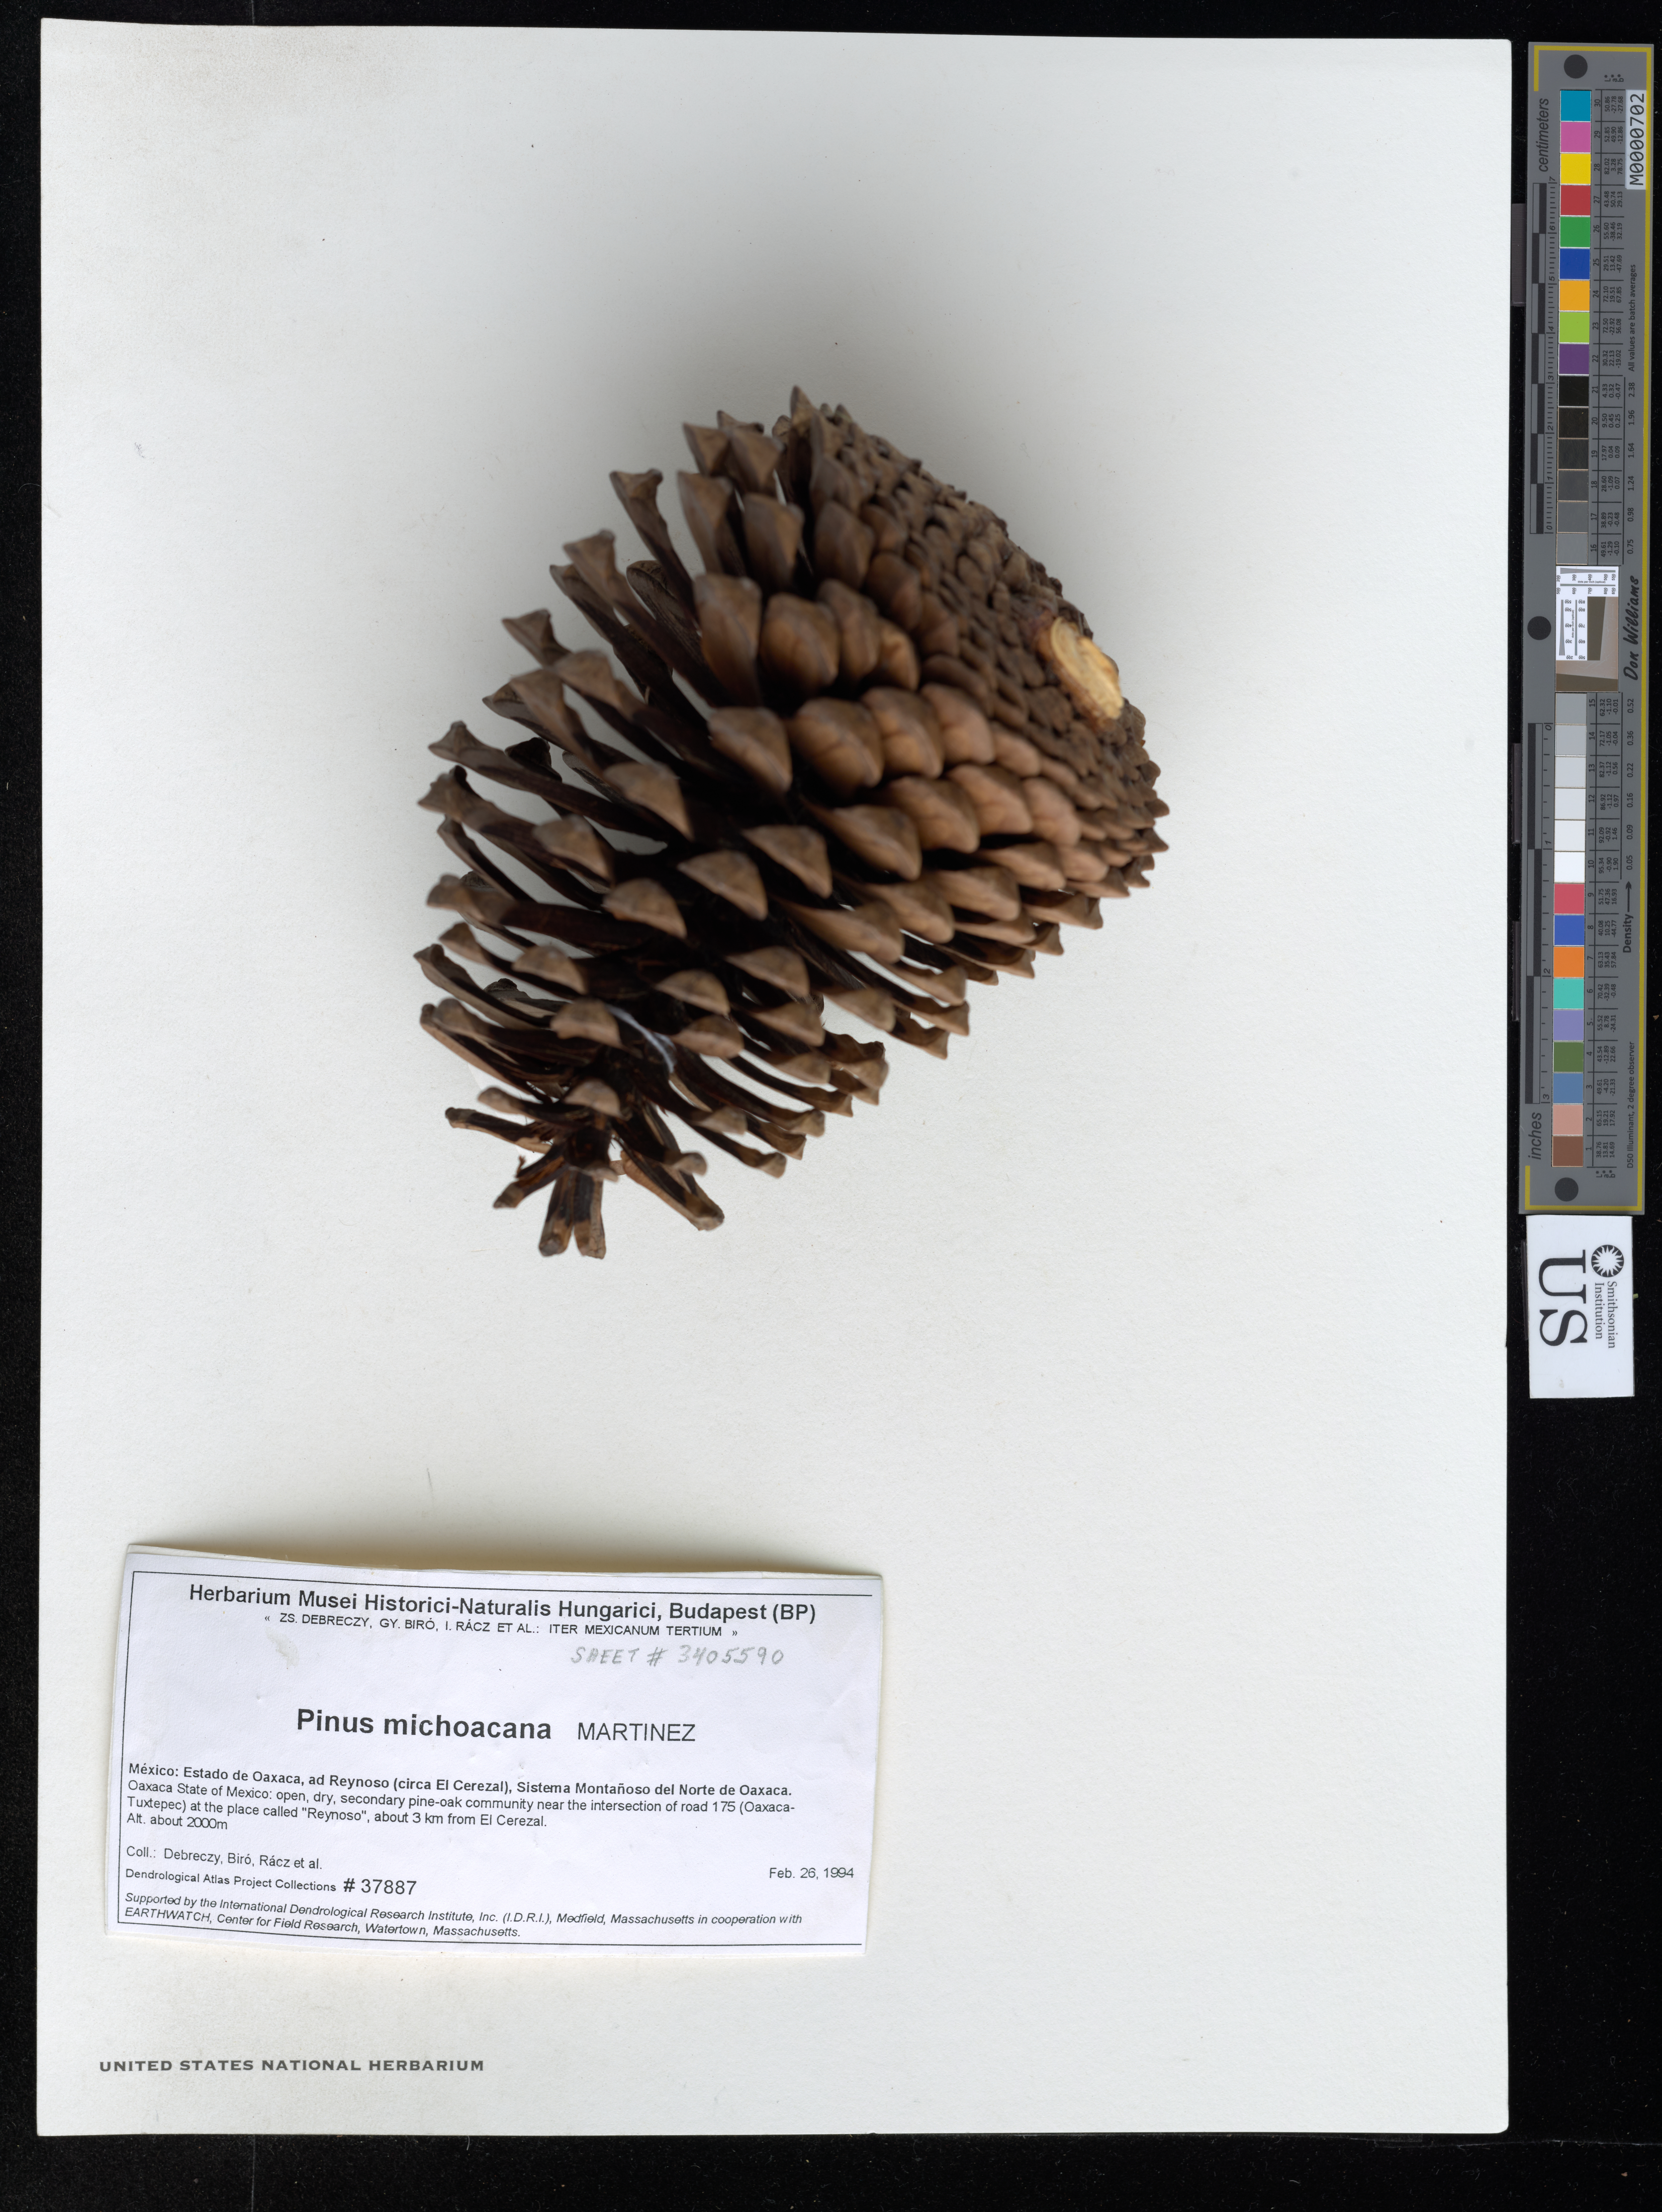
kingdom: Plantae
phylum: Tracheophyta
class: Pinopsida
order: Pinales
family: Pinaceae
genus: Pinus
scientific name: Pinus michoacana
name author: Martínez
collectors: Z. Debreczy, G. Biro, I. Rácz & et al.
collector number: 37887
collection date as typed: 26 Feb 1994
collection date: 1994-02-26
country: Mexico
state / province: Oaxaca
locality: Near the intersection of road 175 (Oaxaca-Tuxtepec) at the place called "Reynoso", about 3 km. from El Cerezal. Sistema Montañoso del Norte de Oaxaca.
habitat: Open, dry, secondary pine-oak community.